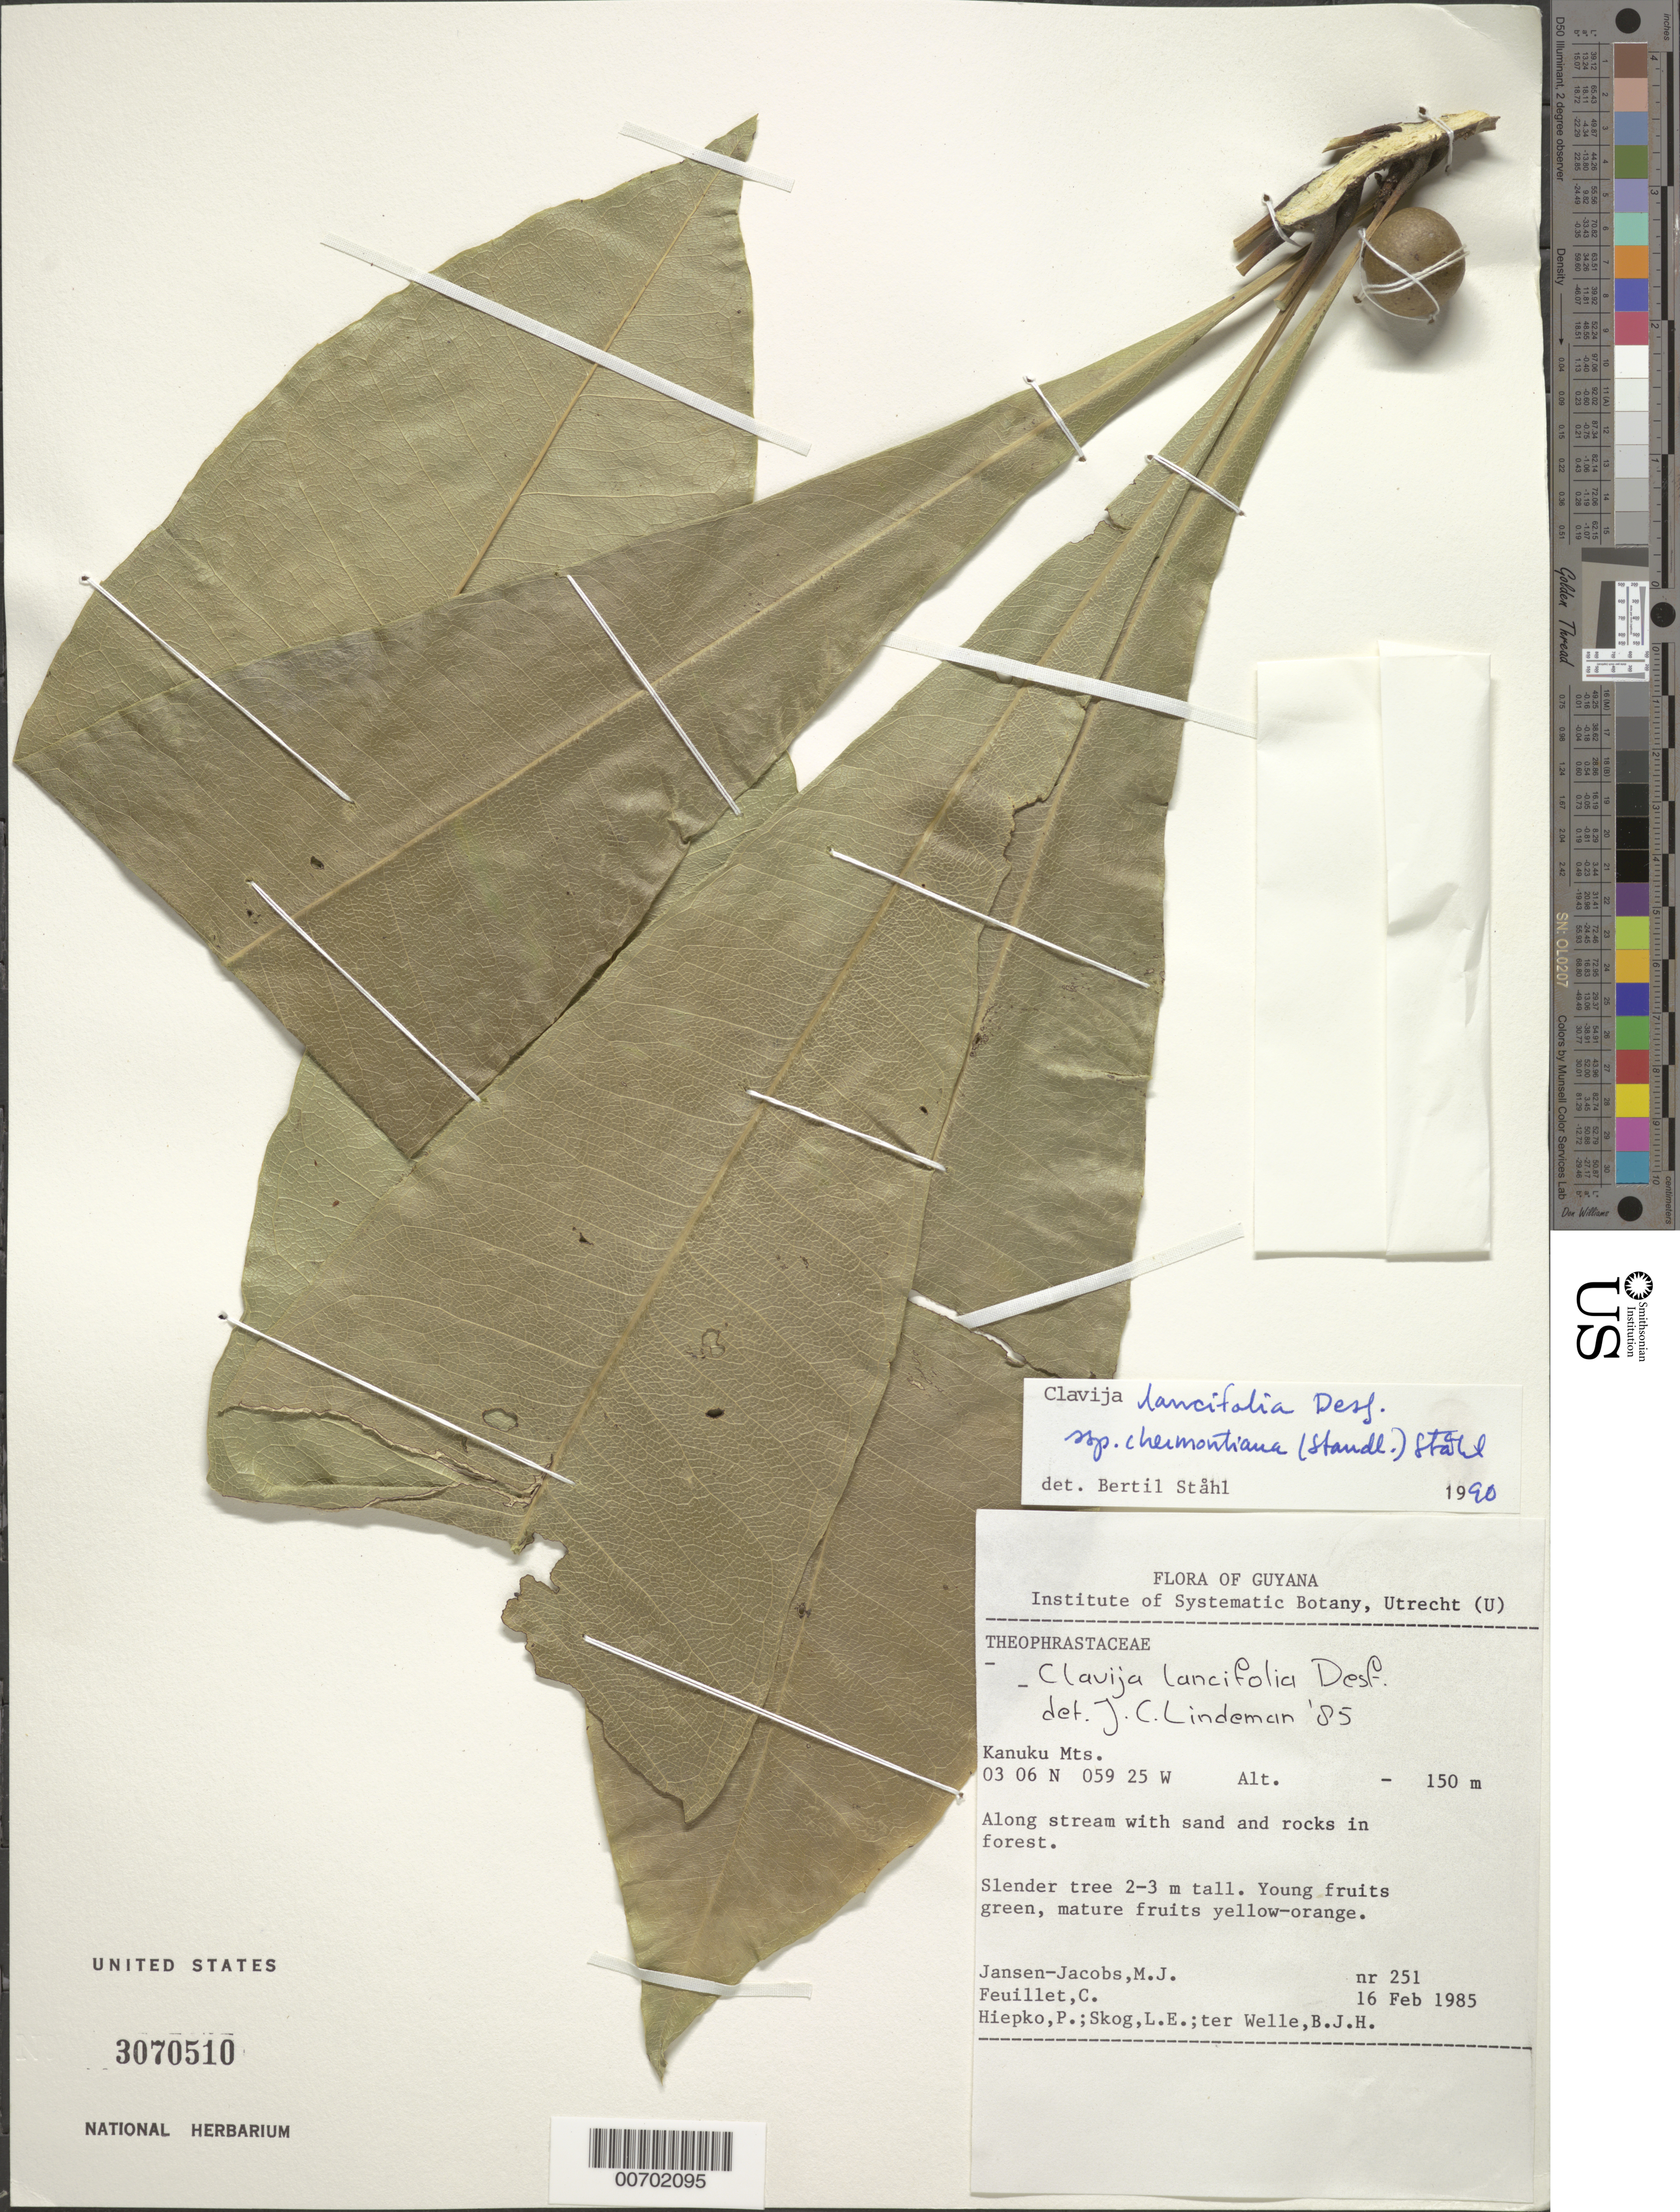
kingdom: Plantae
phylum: Tracheophyta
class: Magnoliopsida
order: Ericales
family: Primulaceae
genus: Clavija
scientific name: Clavija lancifolia subsp. chermontiana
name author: (Standl.) B. Ståhl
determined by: Ståhl, B.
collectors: M. J. Jansen-Jacobs, C. Feuillet, P. H. Hiepko, L. E. Skog & B. Welle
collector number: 251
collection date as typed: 16-Feb-85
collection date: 1985-02-16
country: Guyana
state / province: U. Takutu-U. Essequibo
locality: Kanuku Mts., Rupununi R.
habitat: Streamside with sand and rocks in forest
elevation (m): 150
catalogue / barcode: US 3070510